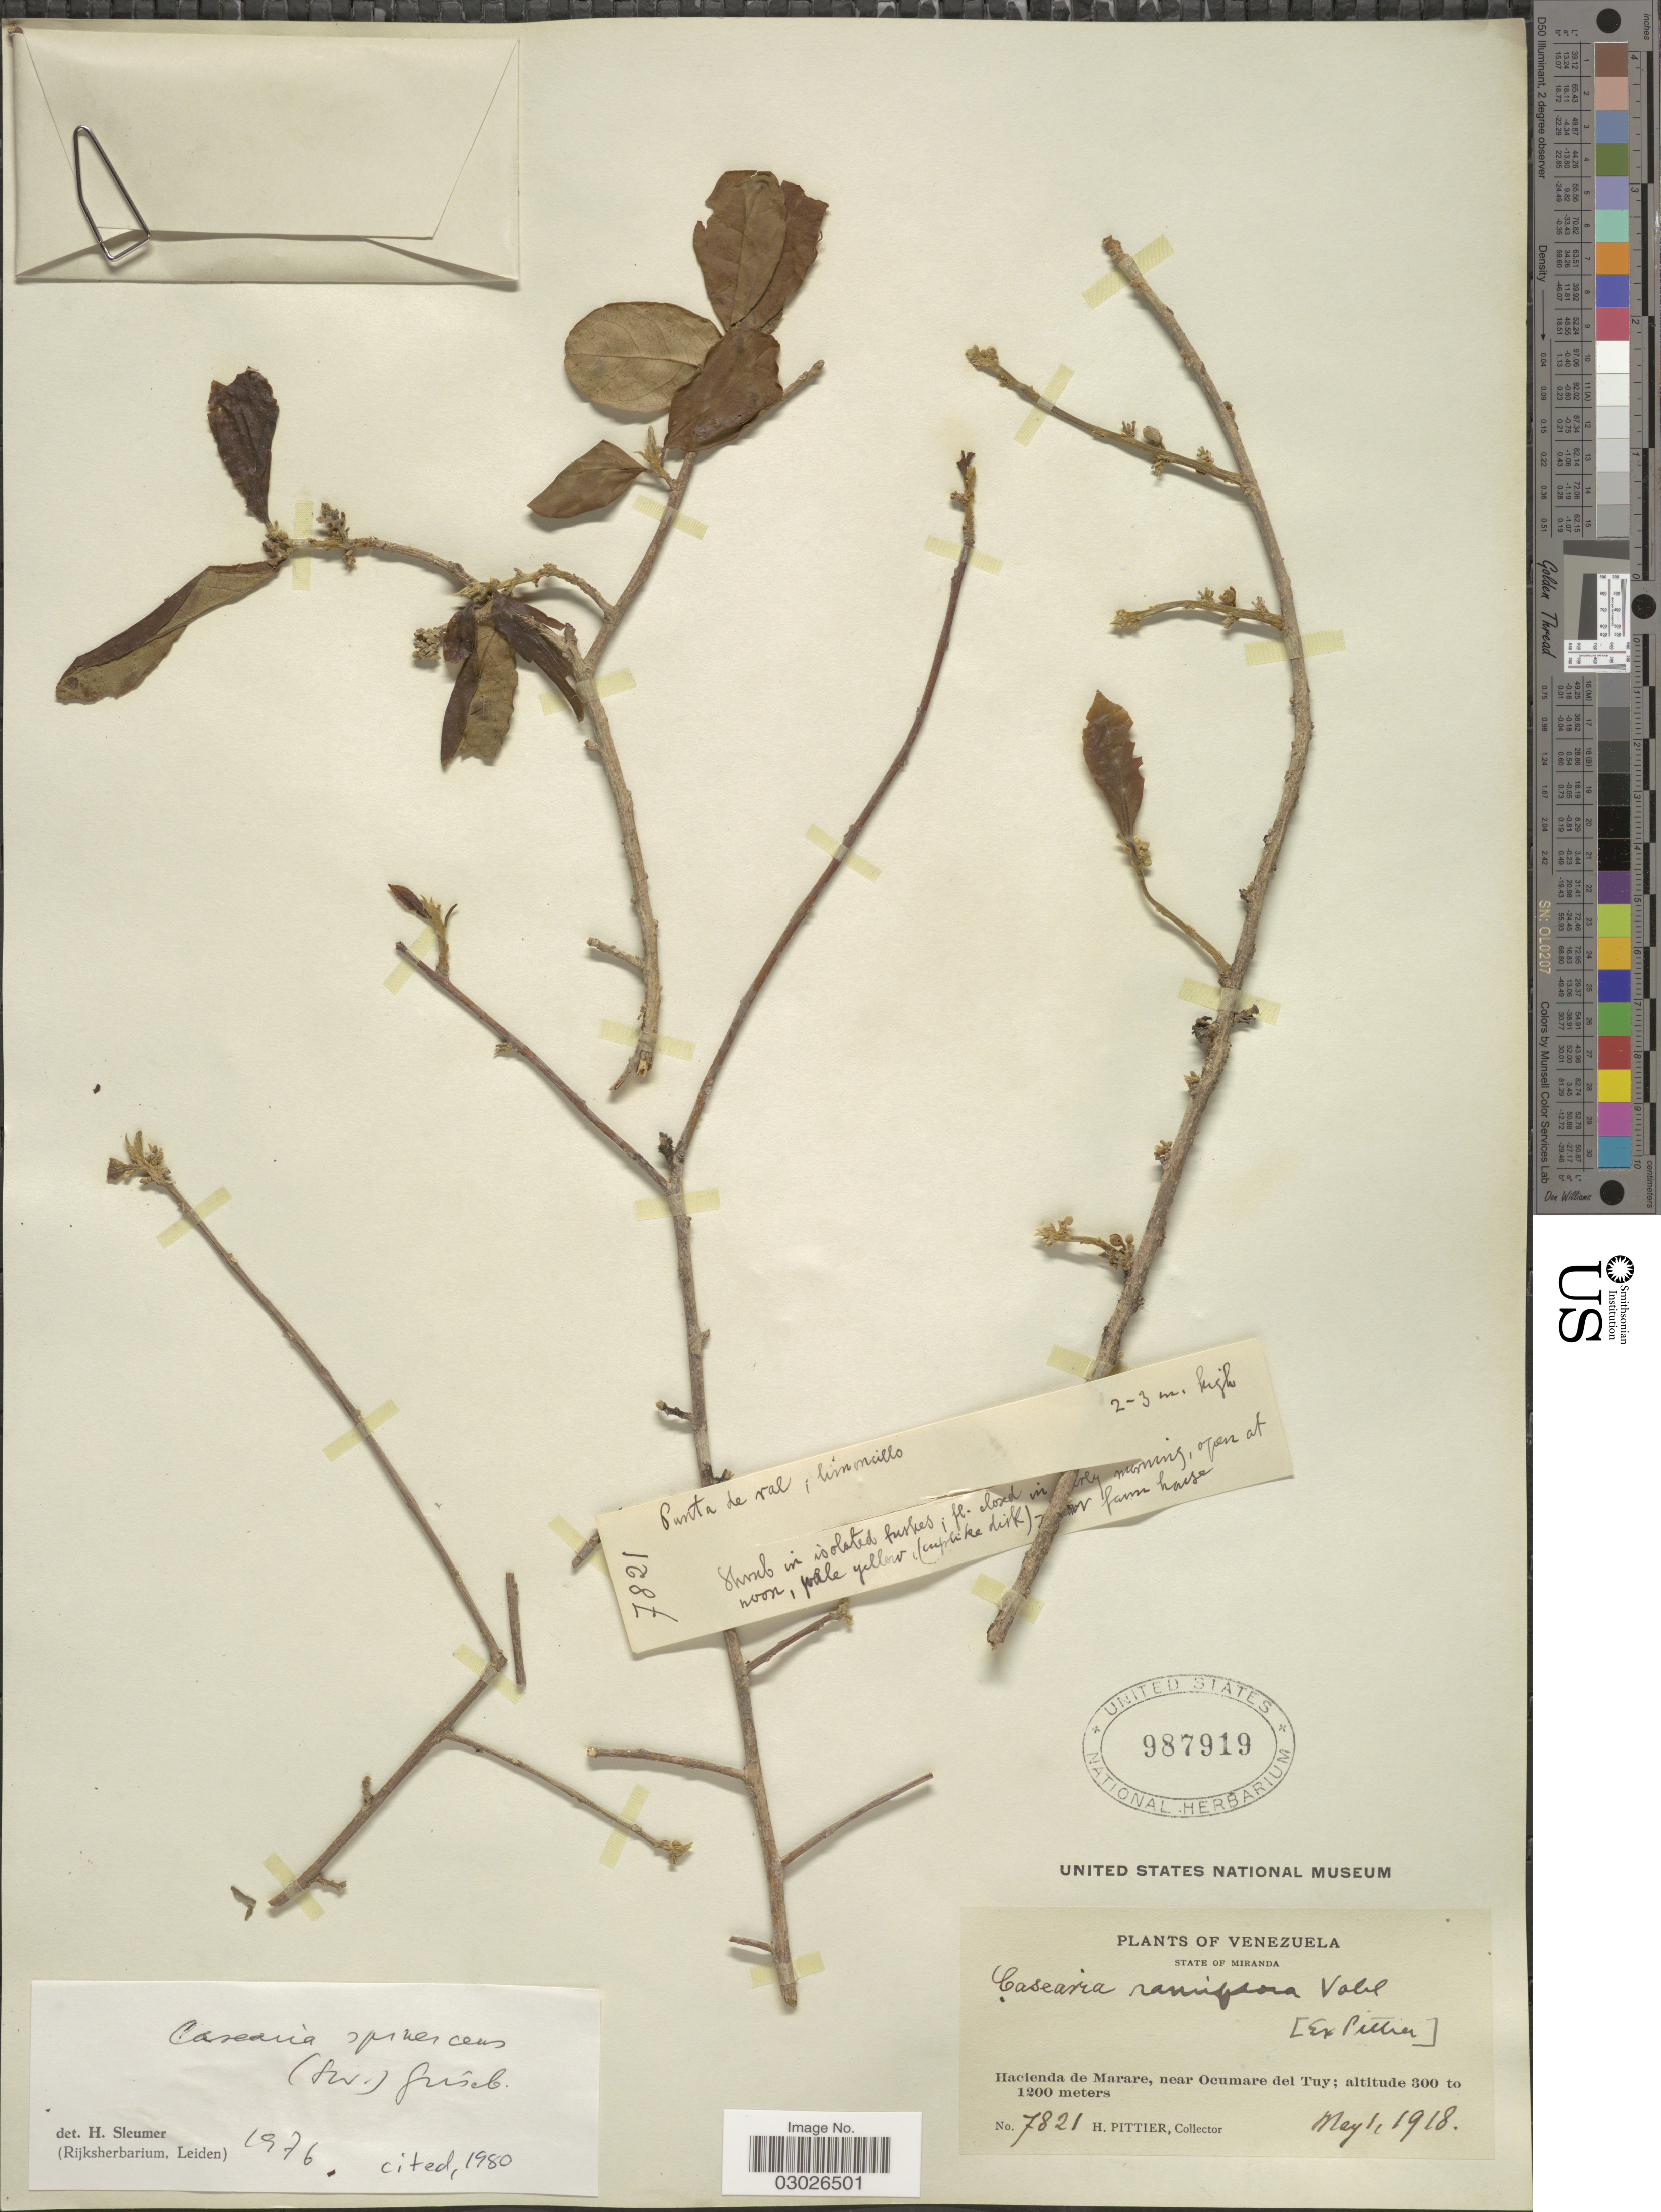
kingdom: Plantae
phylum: Tracheophyta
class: Magnoliopsida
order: Malpighiales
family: Salicaceae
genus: Casearia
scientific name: Casearia spinescens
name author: (Sw.) Griseb.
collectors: H. F. Pittier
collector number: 7821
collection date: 1918-05-01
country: Venezuela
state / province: Miranda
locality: Hacienda de Marare, near Ocumare del Tuy.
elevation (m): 300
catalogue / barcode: US 987919